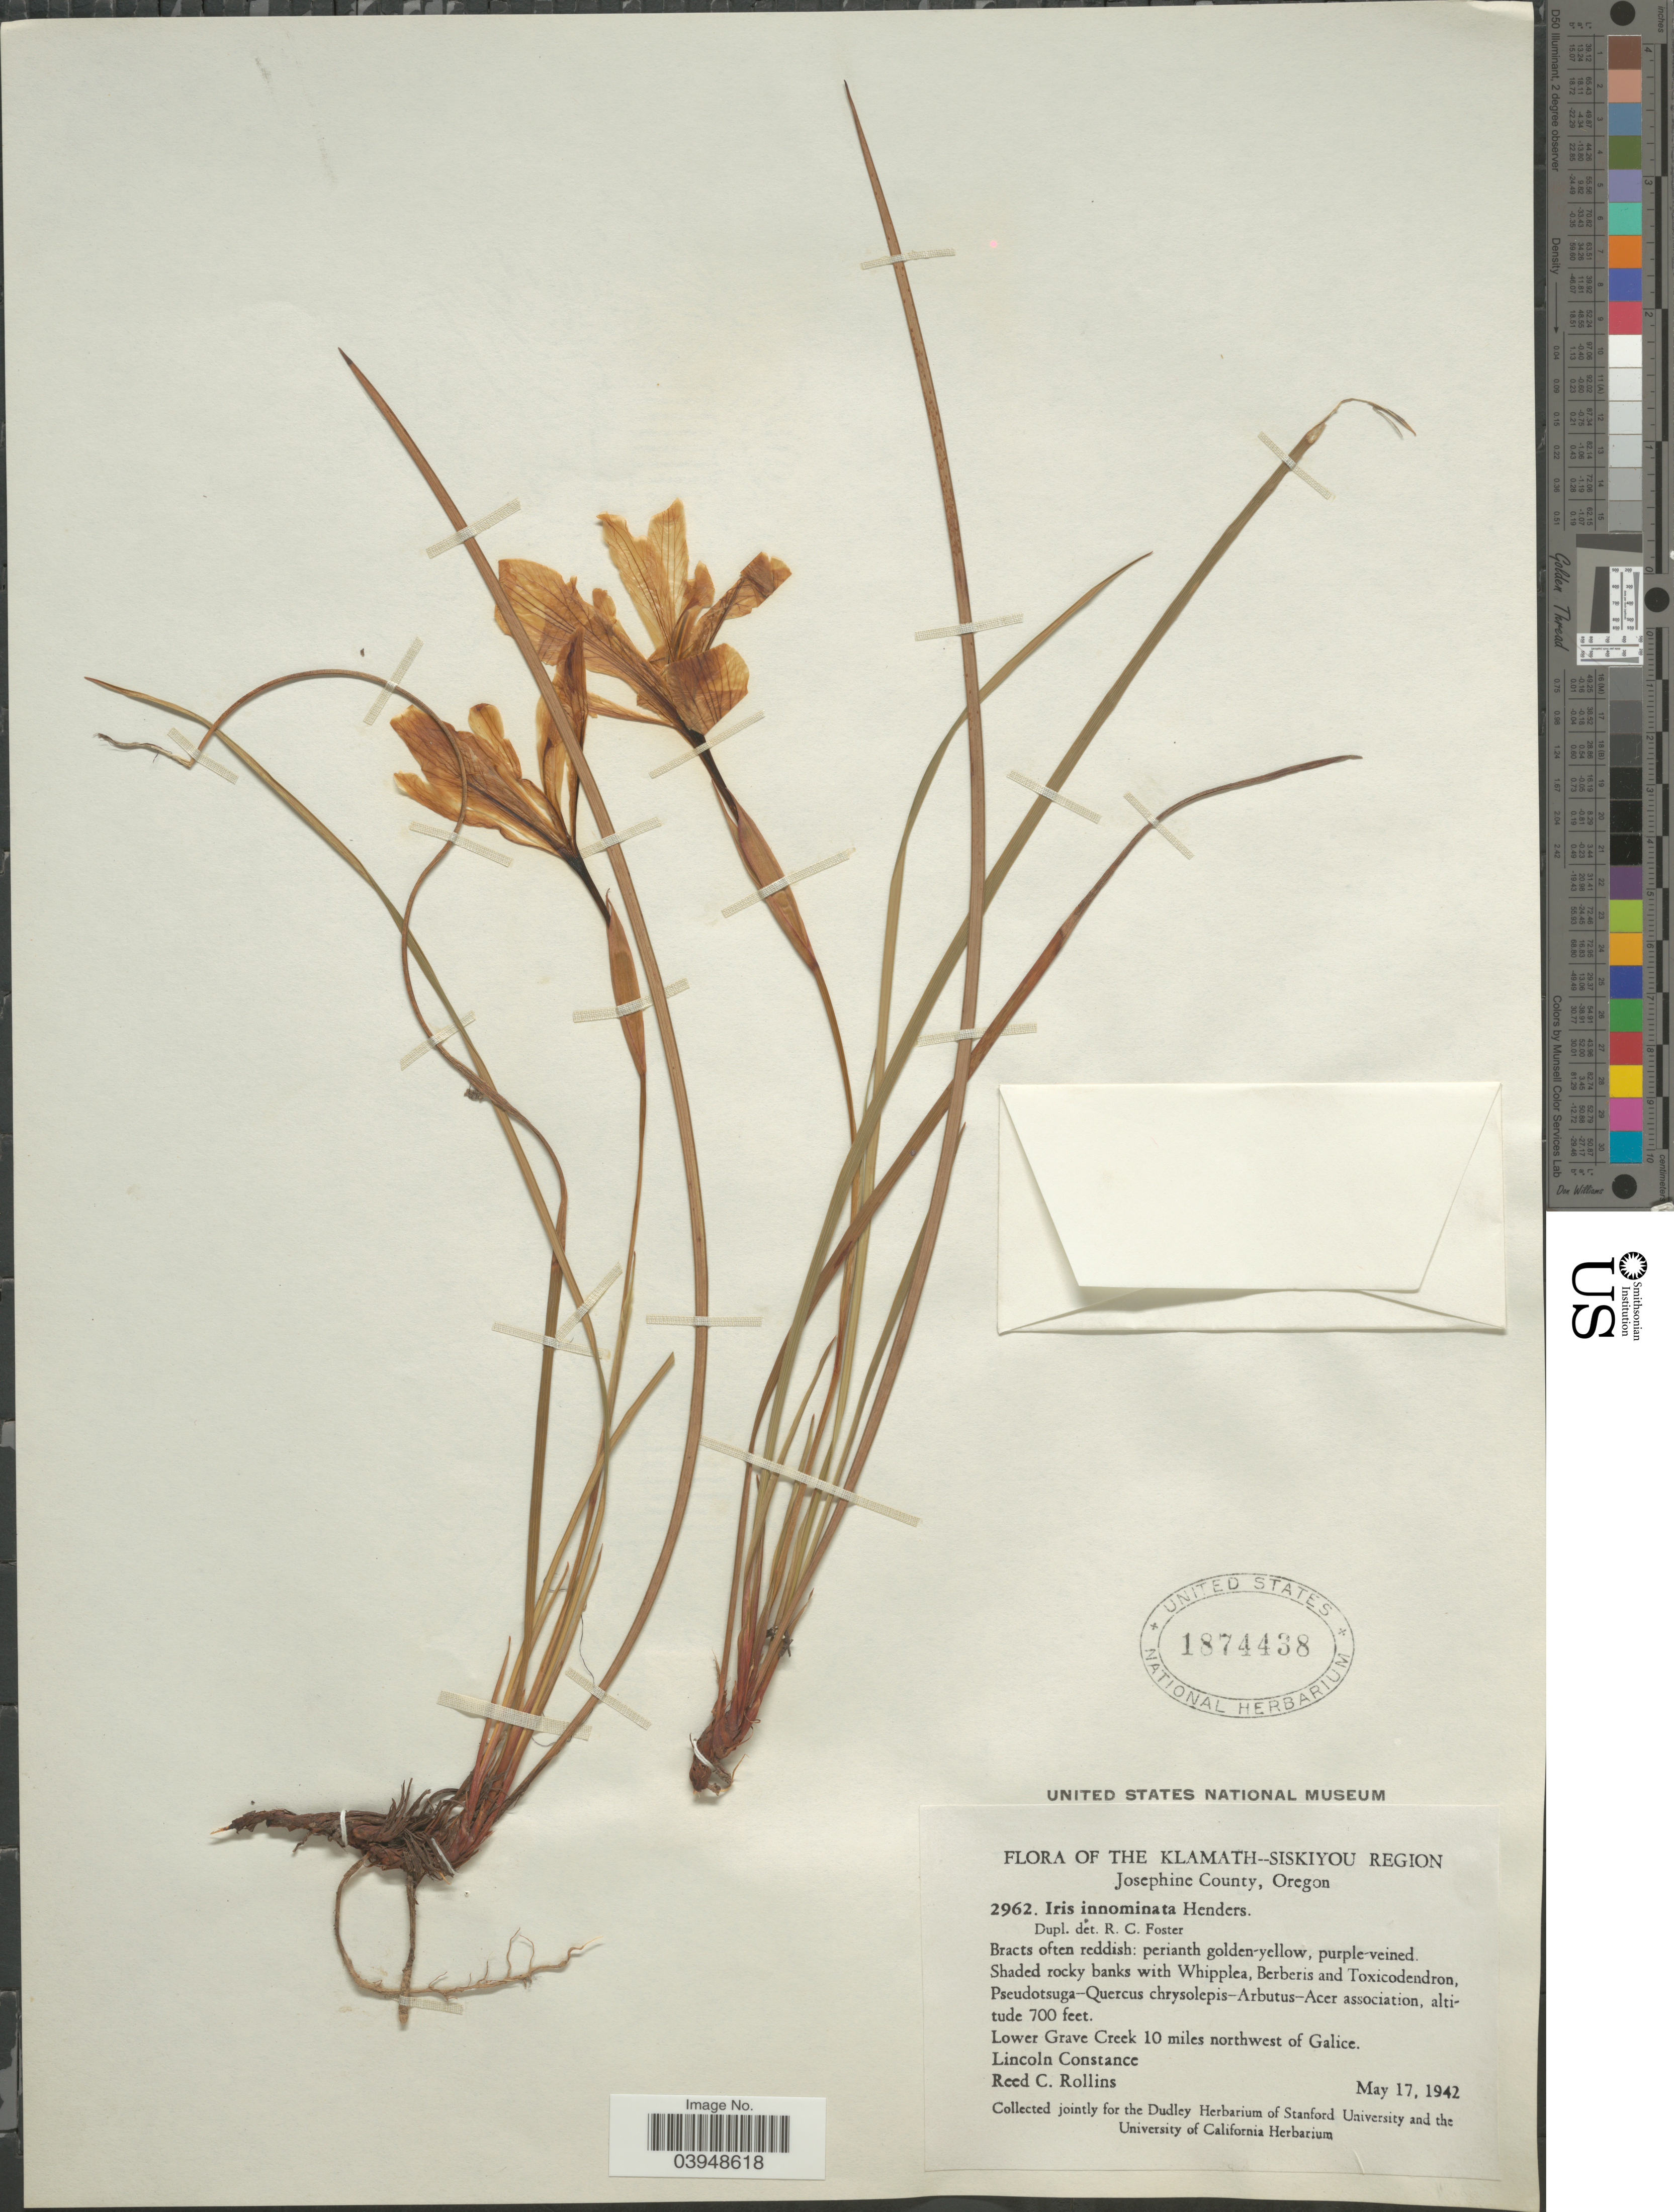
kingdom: Plantae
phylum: Tracheophyta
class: Liliopsida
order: Asparagales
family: Iridaceae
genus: Iris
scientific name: Iris innominata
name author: L.F. Hend.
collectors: L. Constance & R. C. Rollins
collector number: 2962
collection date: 1942-05-17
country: United States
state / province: Oregon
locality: Klamath-Siskiyou Region. Josephine County. Lower Grave Creek 10 miles northwest of Galice.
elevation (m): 213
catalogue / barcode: US 1874438